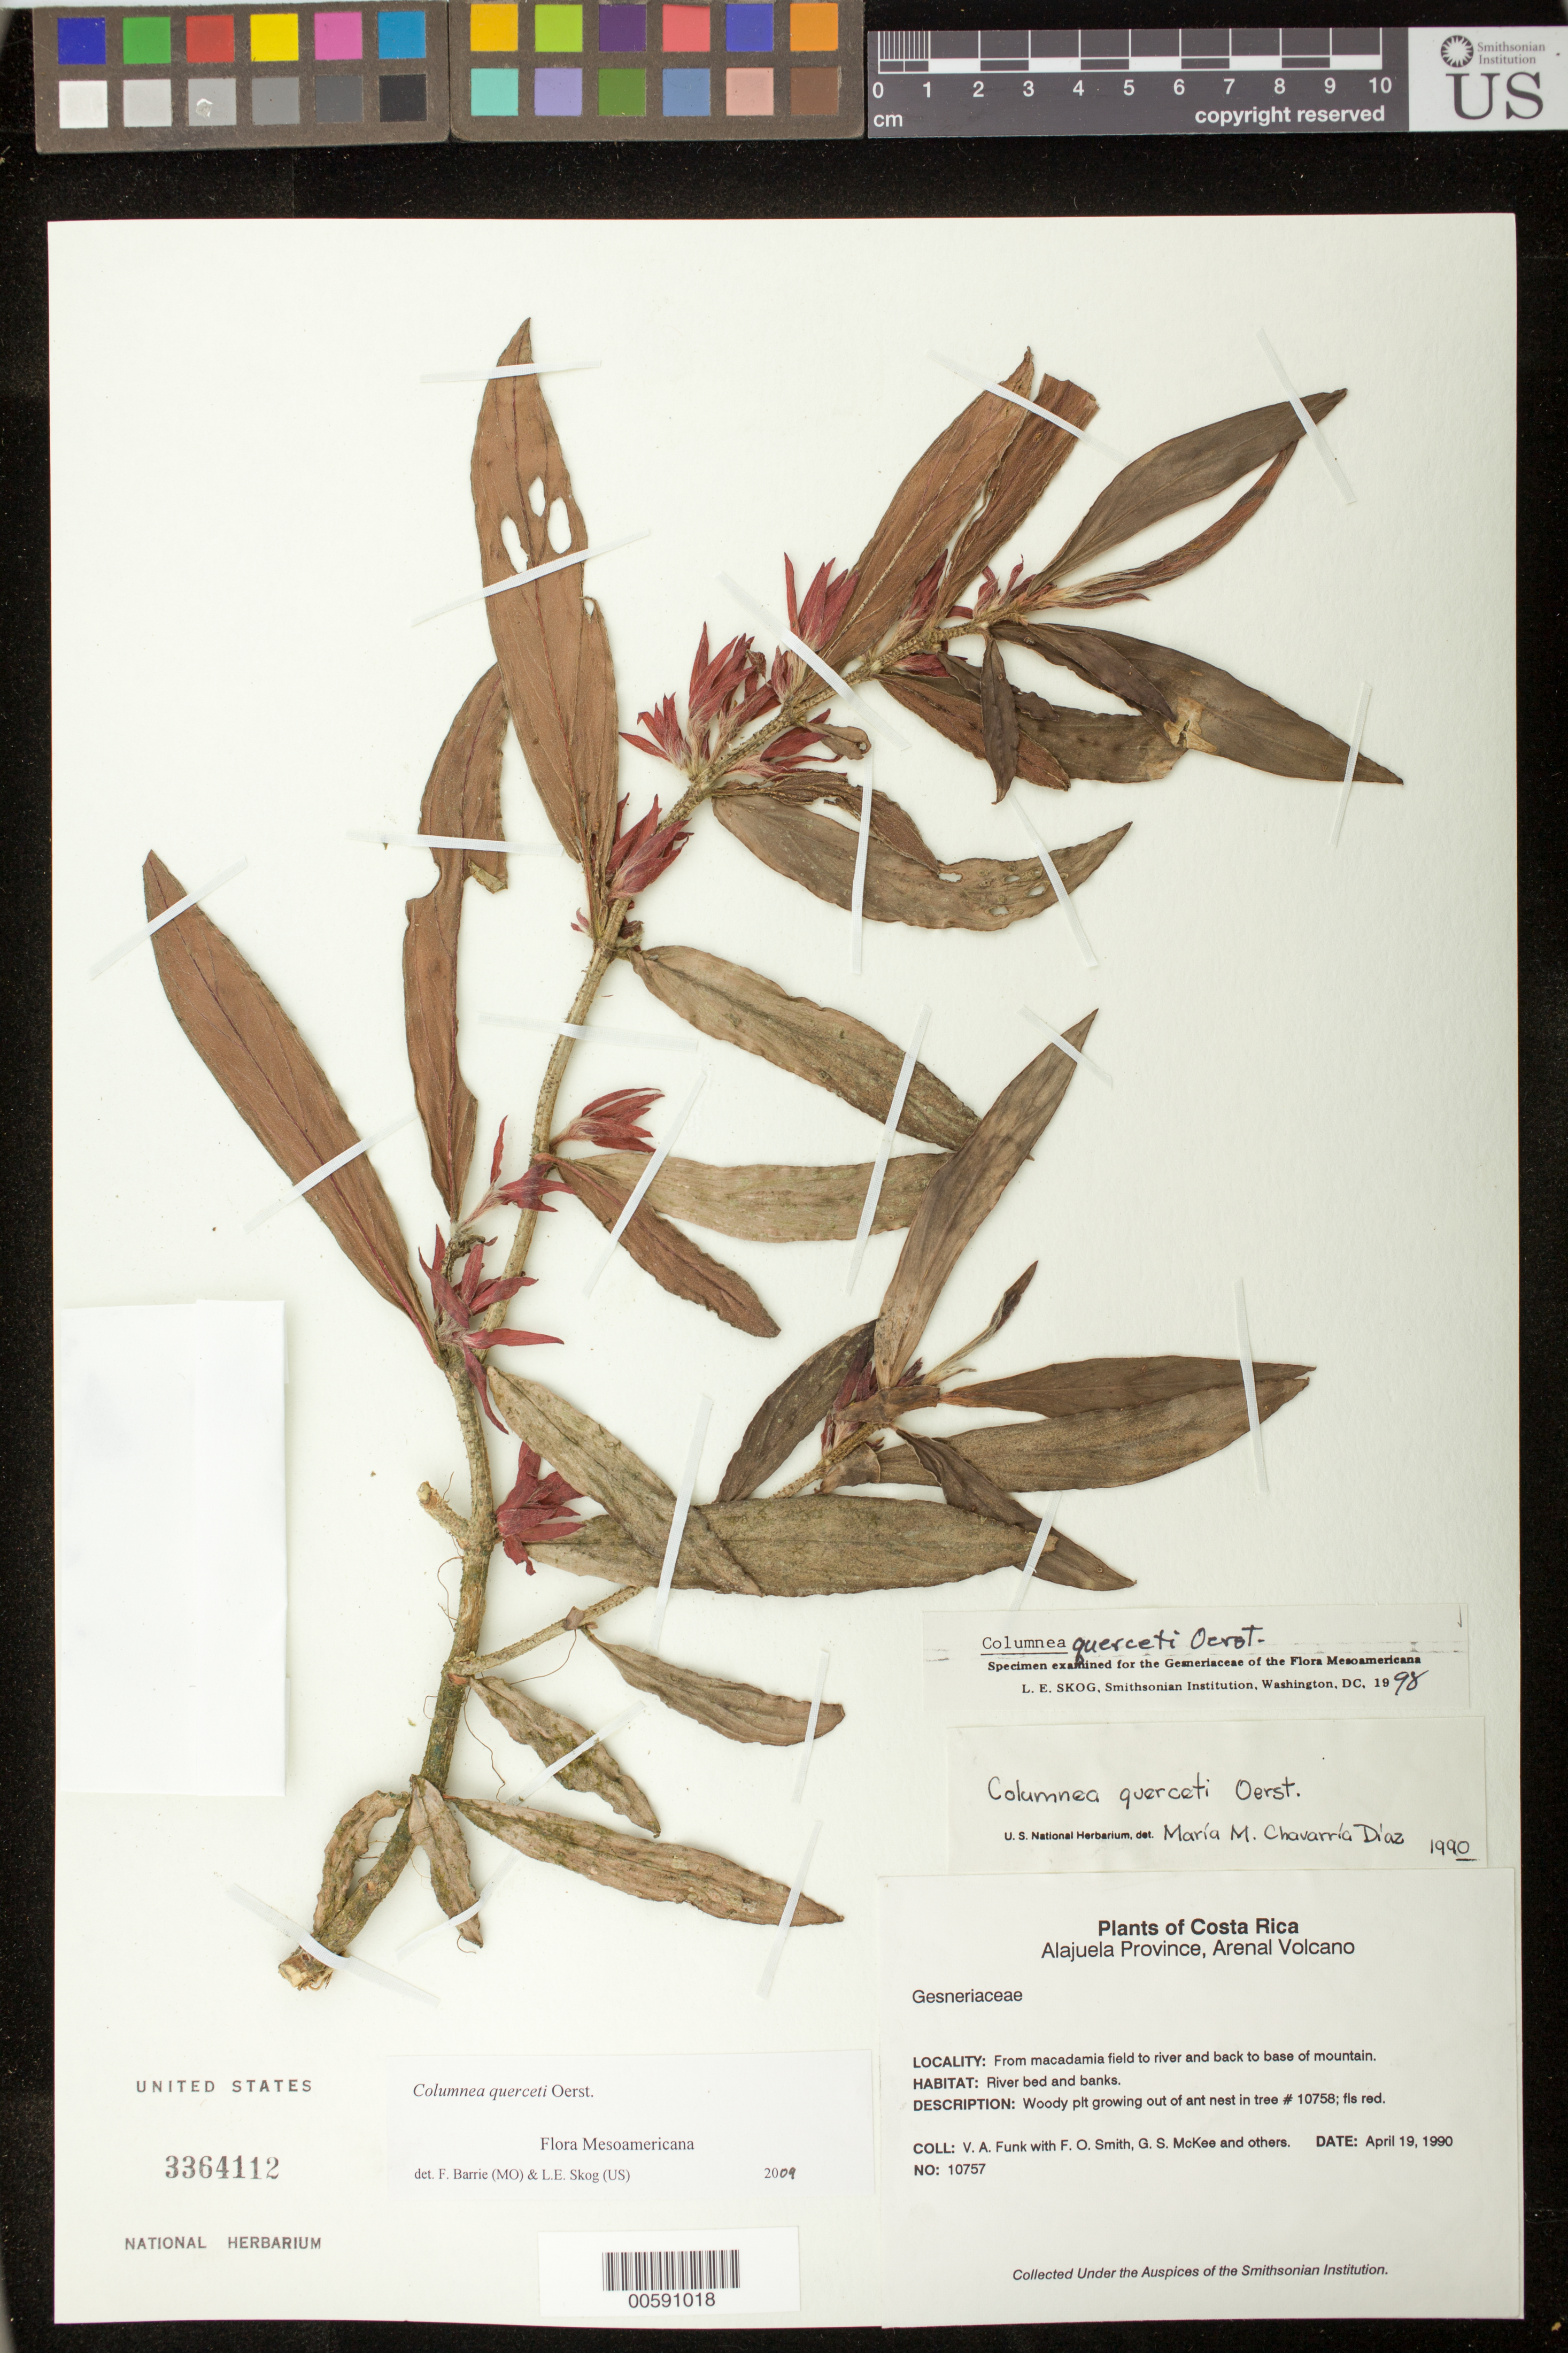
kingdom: Plantae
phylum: Tracheophyta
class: Magnoliopsida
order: Lamiales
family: Gesneriaceae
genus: Columnea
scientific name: Columnea querceti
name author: Oerst.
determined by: Skog, Laurence E.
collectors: V. Funk, F. Smith, G. S. McKee & et al.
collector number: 10757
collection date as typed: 19 Apr 1990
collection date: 1990-04-19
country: Costa Rica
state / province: Alajuela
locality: Arenal Volcano; from macadamia field to river and back to base of mountain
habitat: River bed and banks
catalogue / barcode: US 3364112